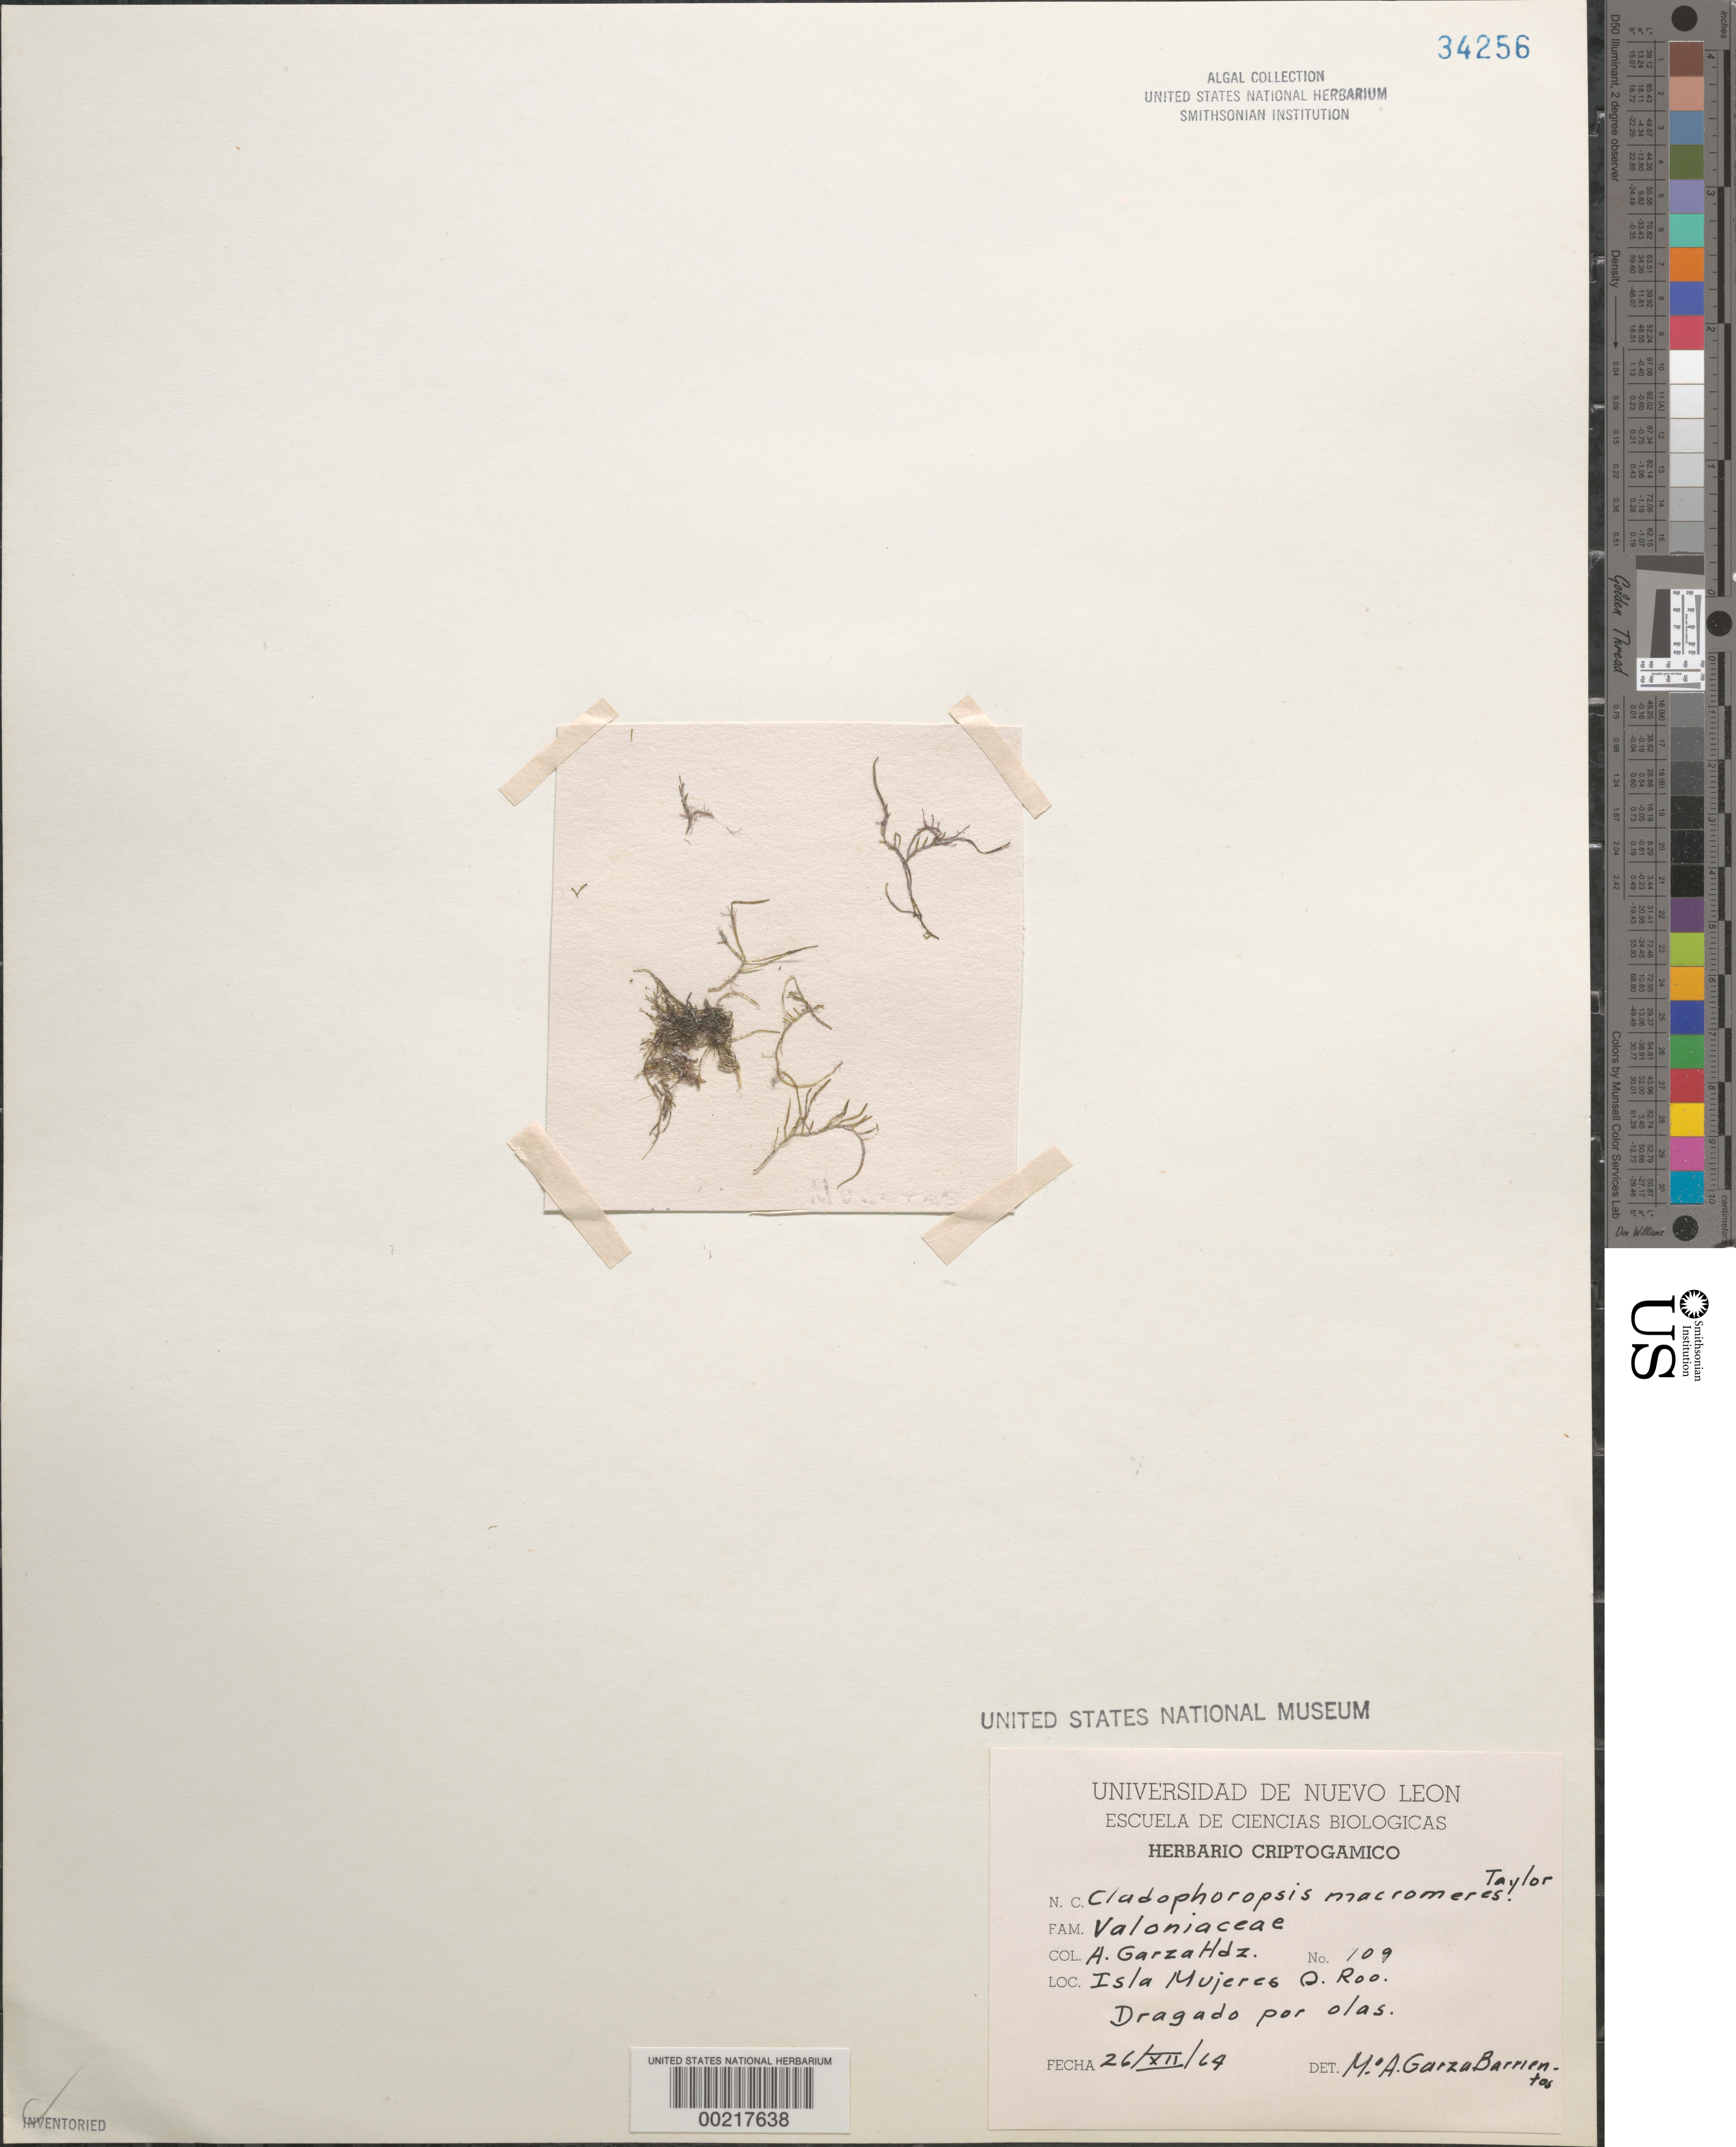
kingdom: Plantae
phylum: Chlorophyta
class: Ulvophyceae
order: Siphonocladales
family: Boodleaceae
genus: Cladophoropsis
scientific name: Cladophoropsis macromeres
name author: W.R. Taylor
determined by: Garza Barrientos, M. A.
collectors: A. Garza Hernandez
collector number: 109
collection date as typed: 26 Dec 1964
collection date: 1964-12-26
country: Mexico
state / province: Quintana Roo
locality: Isla mujeres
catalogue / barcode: US 34256